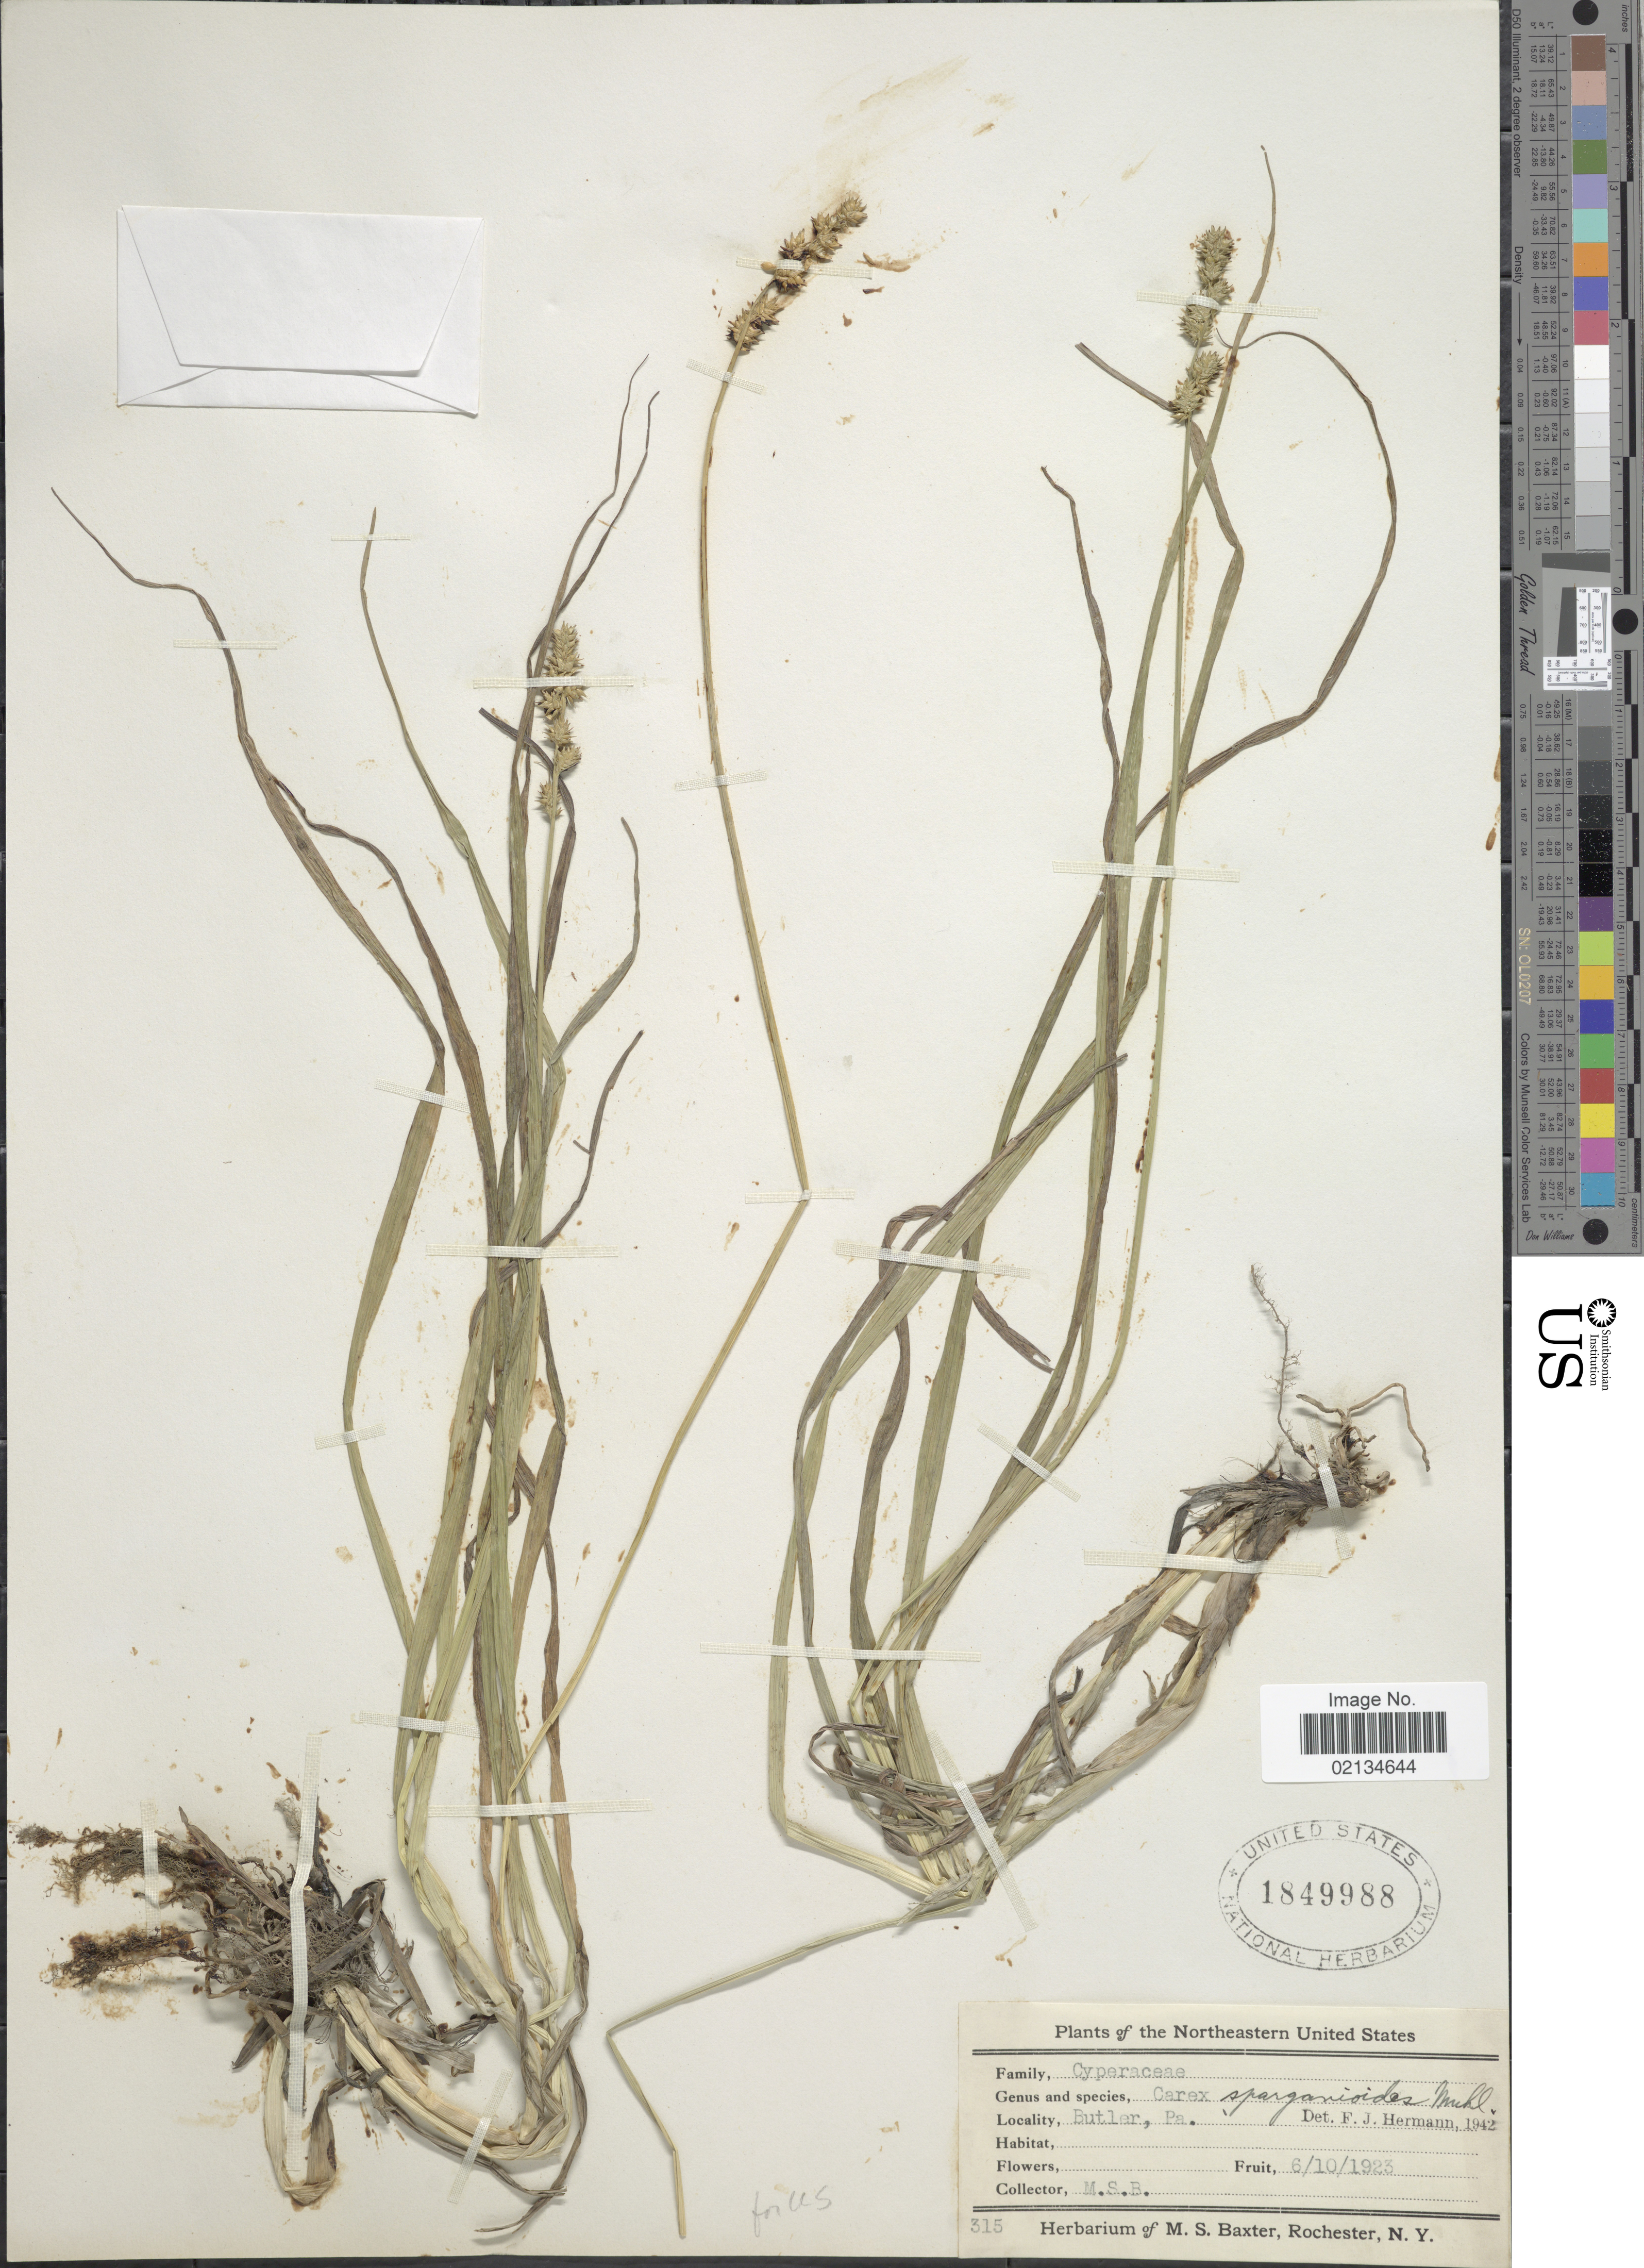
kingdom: Plantae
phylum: Tracheophyta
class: Liliopsida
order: Poales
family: Cyperaceae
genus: Carex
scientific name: Carex sparganioides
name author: Muhl. ex Willd.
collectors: M. Baxter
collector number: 315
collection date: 1923-06-10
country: United States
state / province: Pennsylvania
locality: Butler.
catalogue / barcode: US 1849988